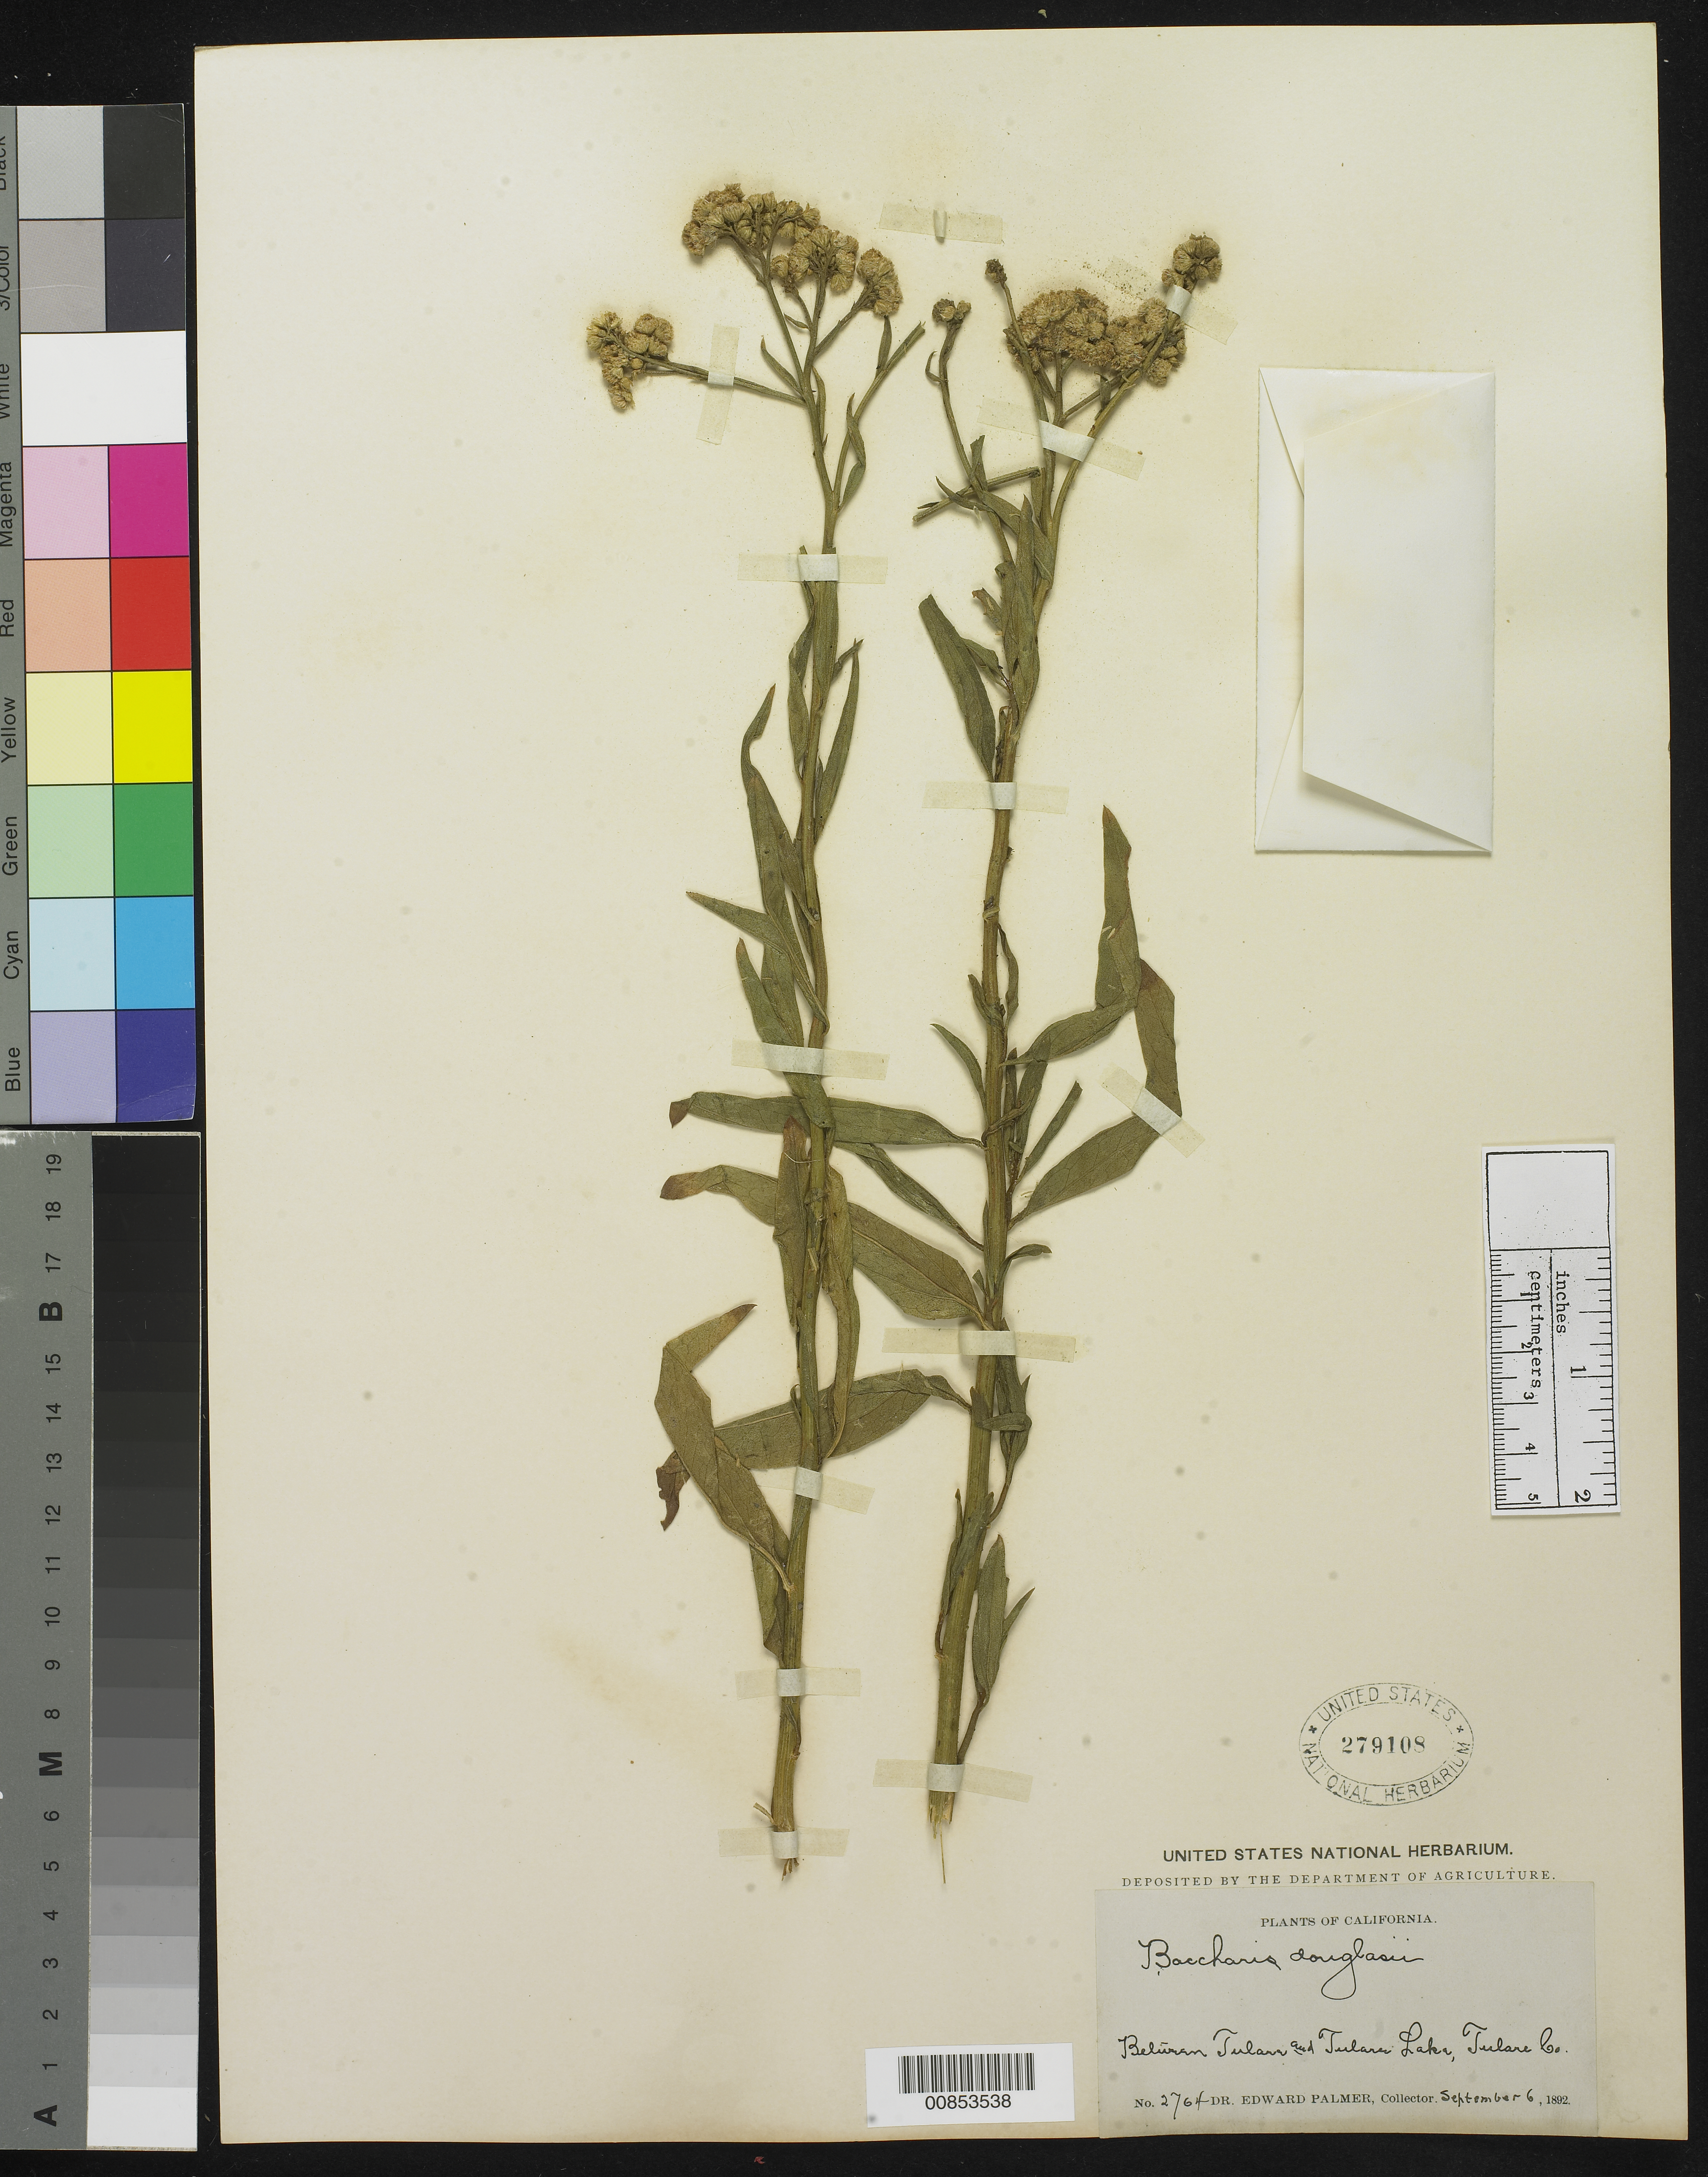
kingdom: Plantae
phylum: Tracheophyta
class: Magnoliopsida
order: Asterales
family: Asteraceae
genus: Baccharis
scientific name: Baccharis douglasii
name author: DC.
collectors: E. Palmer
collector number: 2764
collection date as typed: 06 Sep 1892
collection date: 1892-09-06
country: United States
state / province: California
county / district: Tulare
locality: Between Tulare and Tulare Lake, Tulare County, California.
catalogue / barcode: US 279108